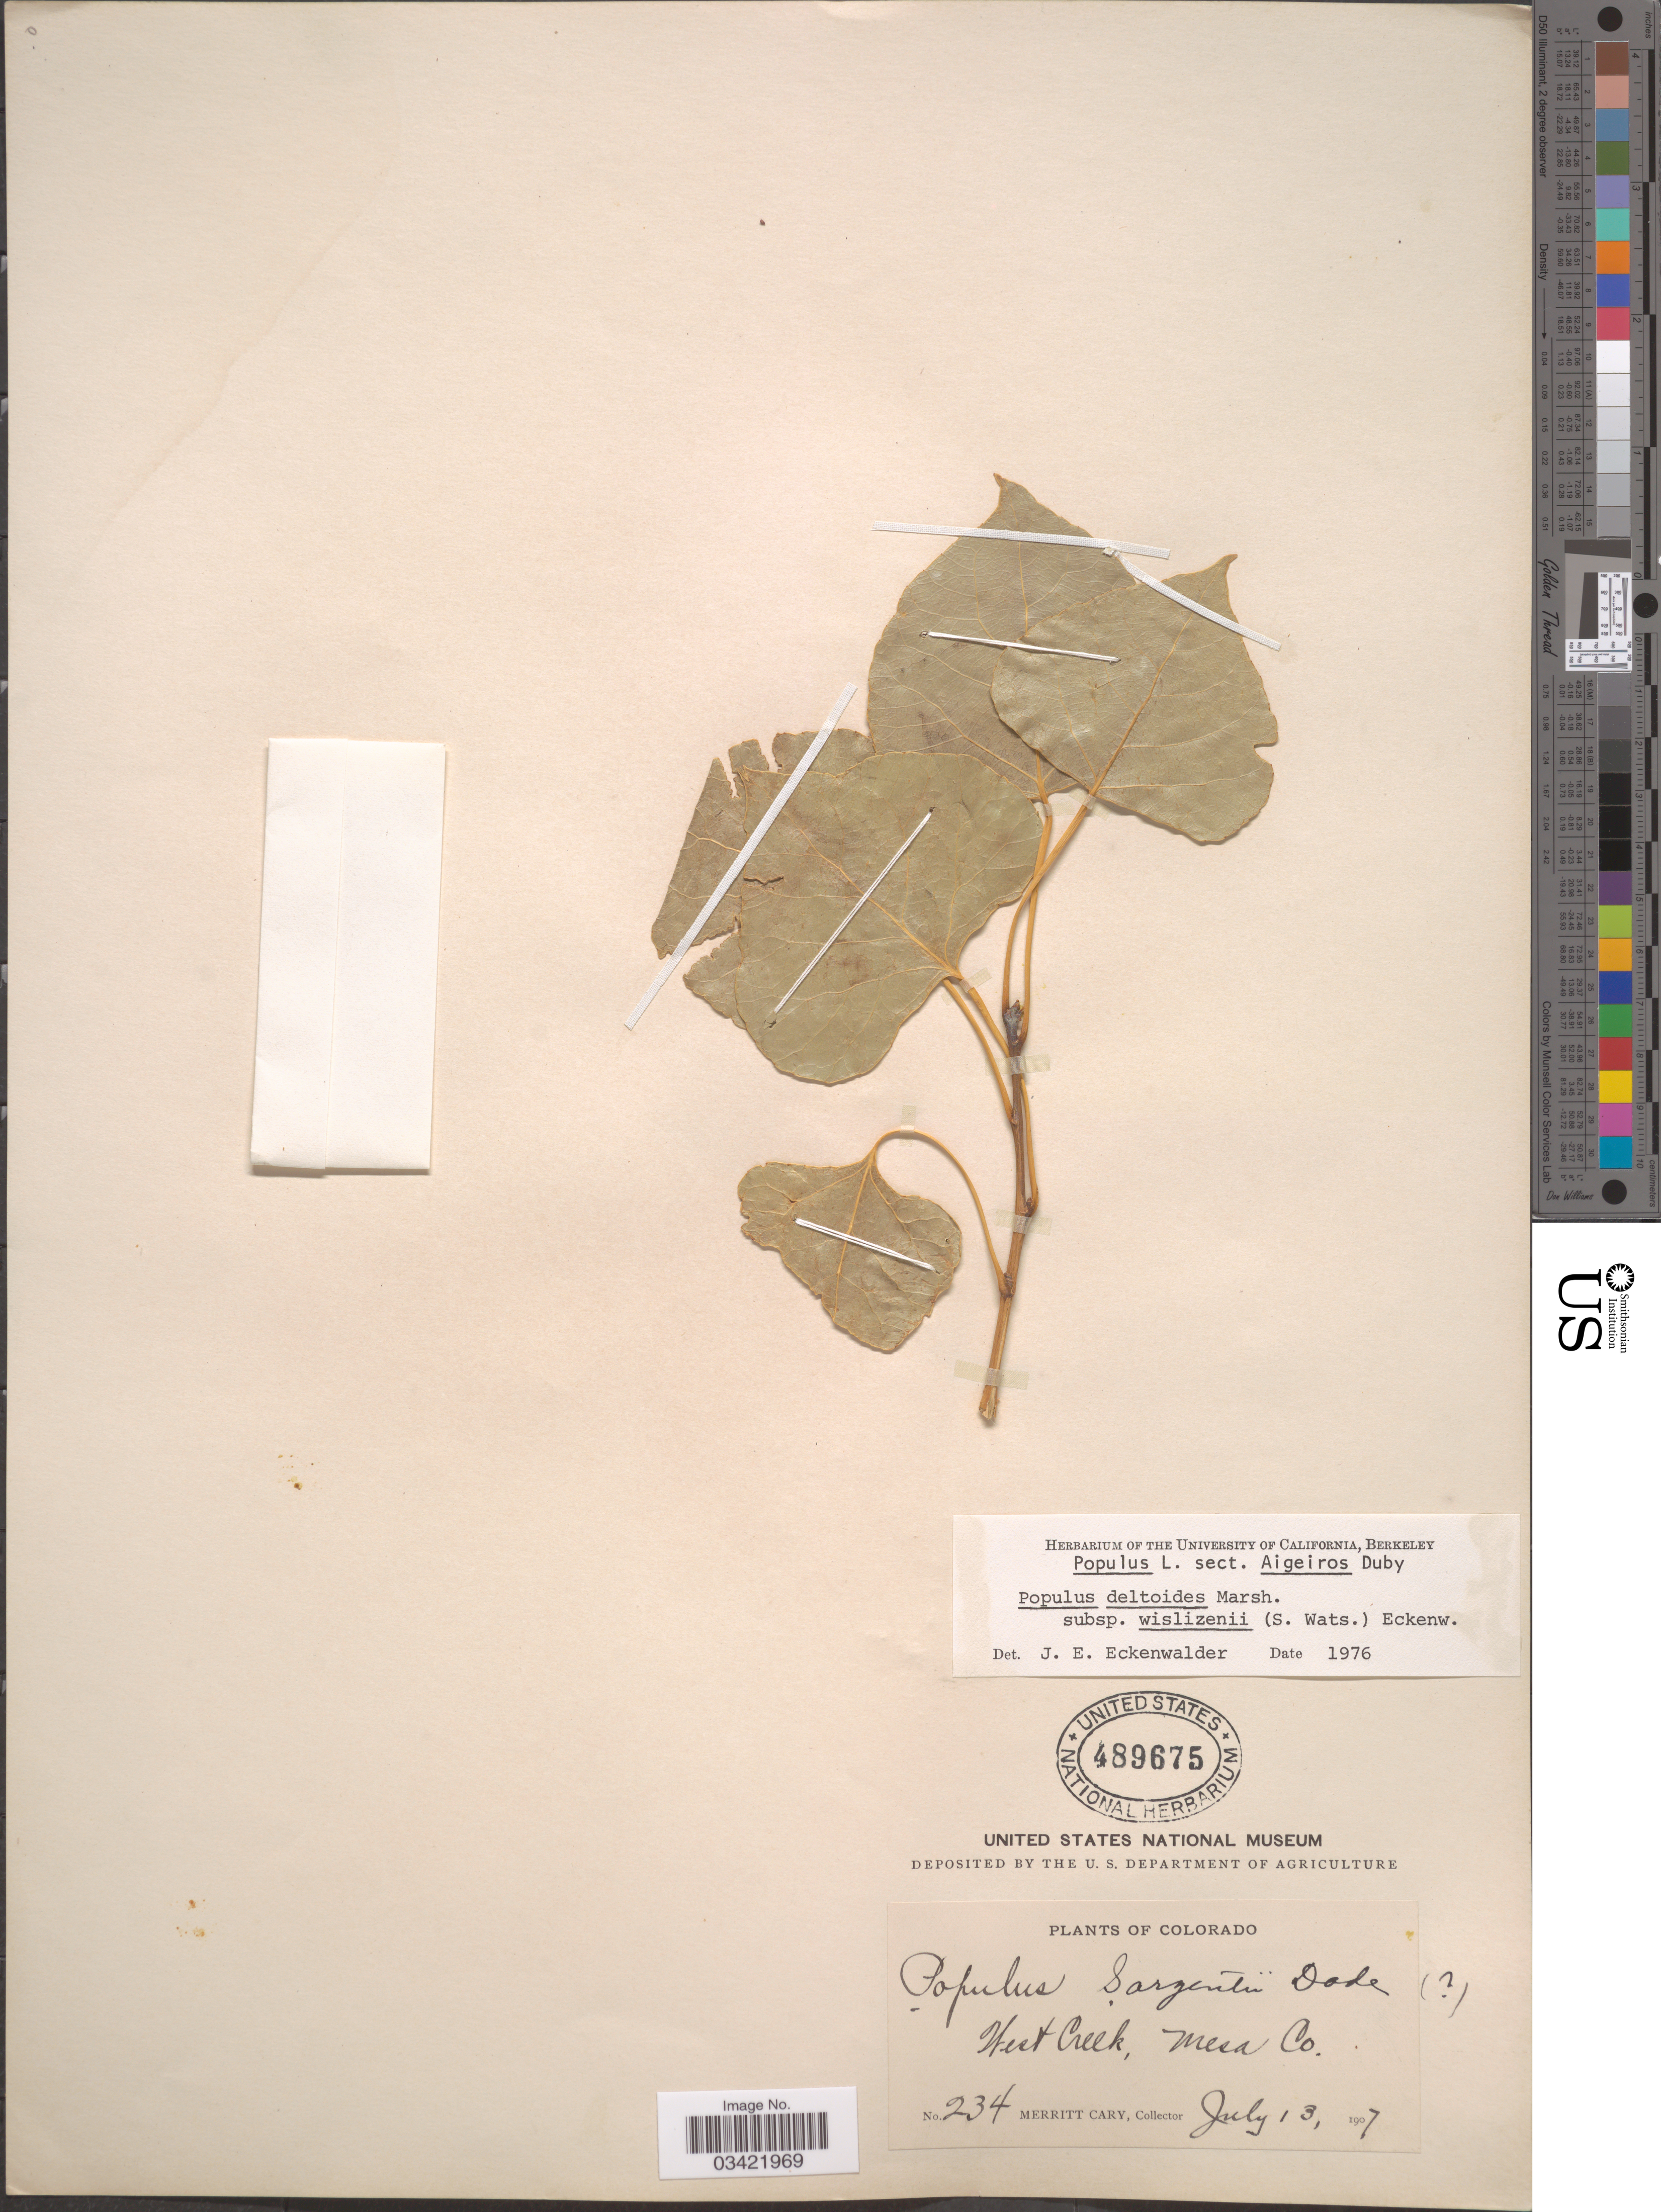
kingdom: Plantae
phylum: Tracheophyta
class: Magnoliopsida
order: Malpighiales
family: Salicaceae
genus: Populus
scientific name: Populus deltoides subsp. wislizeni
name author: (S. Watson) Eckenw.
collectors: M. Cary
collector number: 234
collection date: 1907-07-13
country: United States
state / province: Colorado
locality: West Creek, Mesa Co.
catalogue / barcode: US 489675